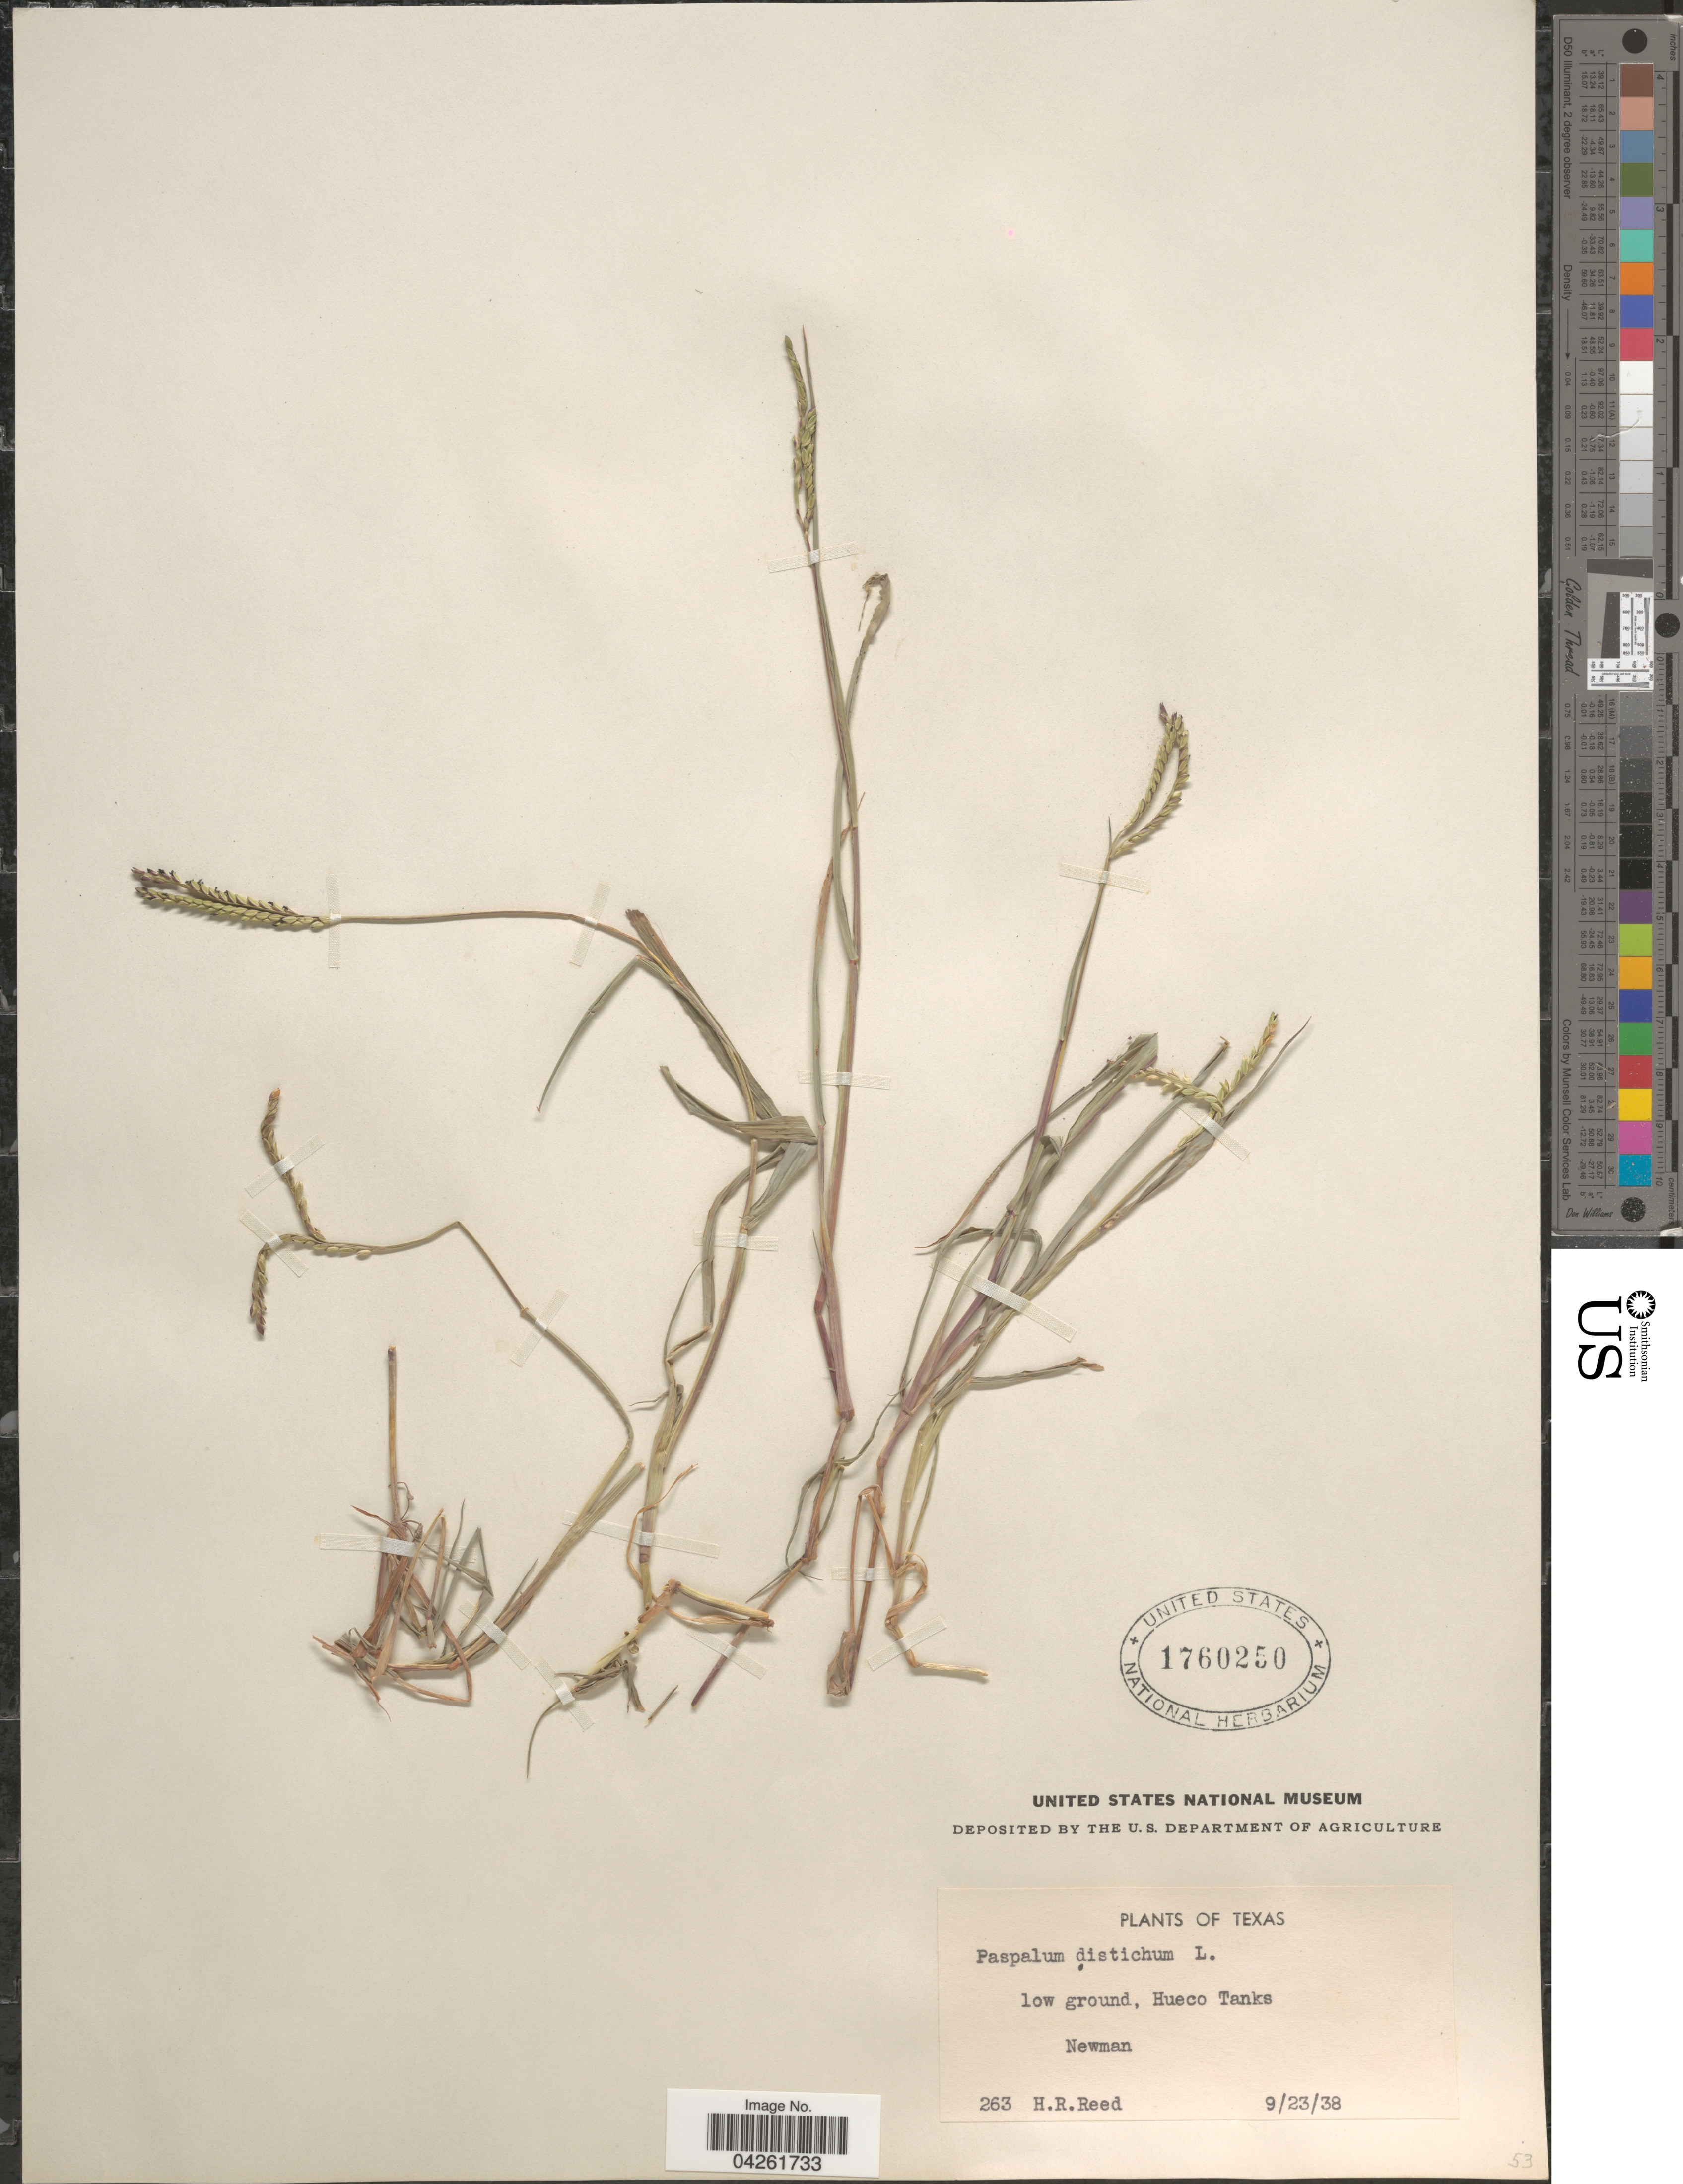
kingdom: Plantae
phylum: Tracheophyta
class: Liliopsida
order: Poales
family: Poaceae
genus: Paspalum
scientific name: Paspalum distichum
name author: L.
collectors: H. Reed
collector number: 263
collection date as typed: Transcribed d/m/y: 23/9/38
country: United States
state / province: Texas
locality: Low ground, Hueco Tanks. Newman.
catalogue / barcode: US 1760250